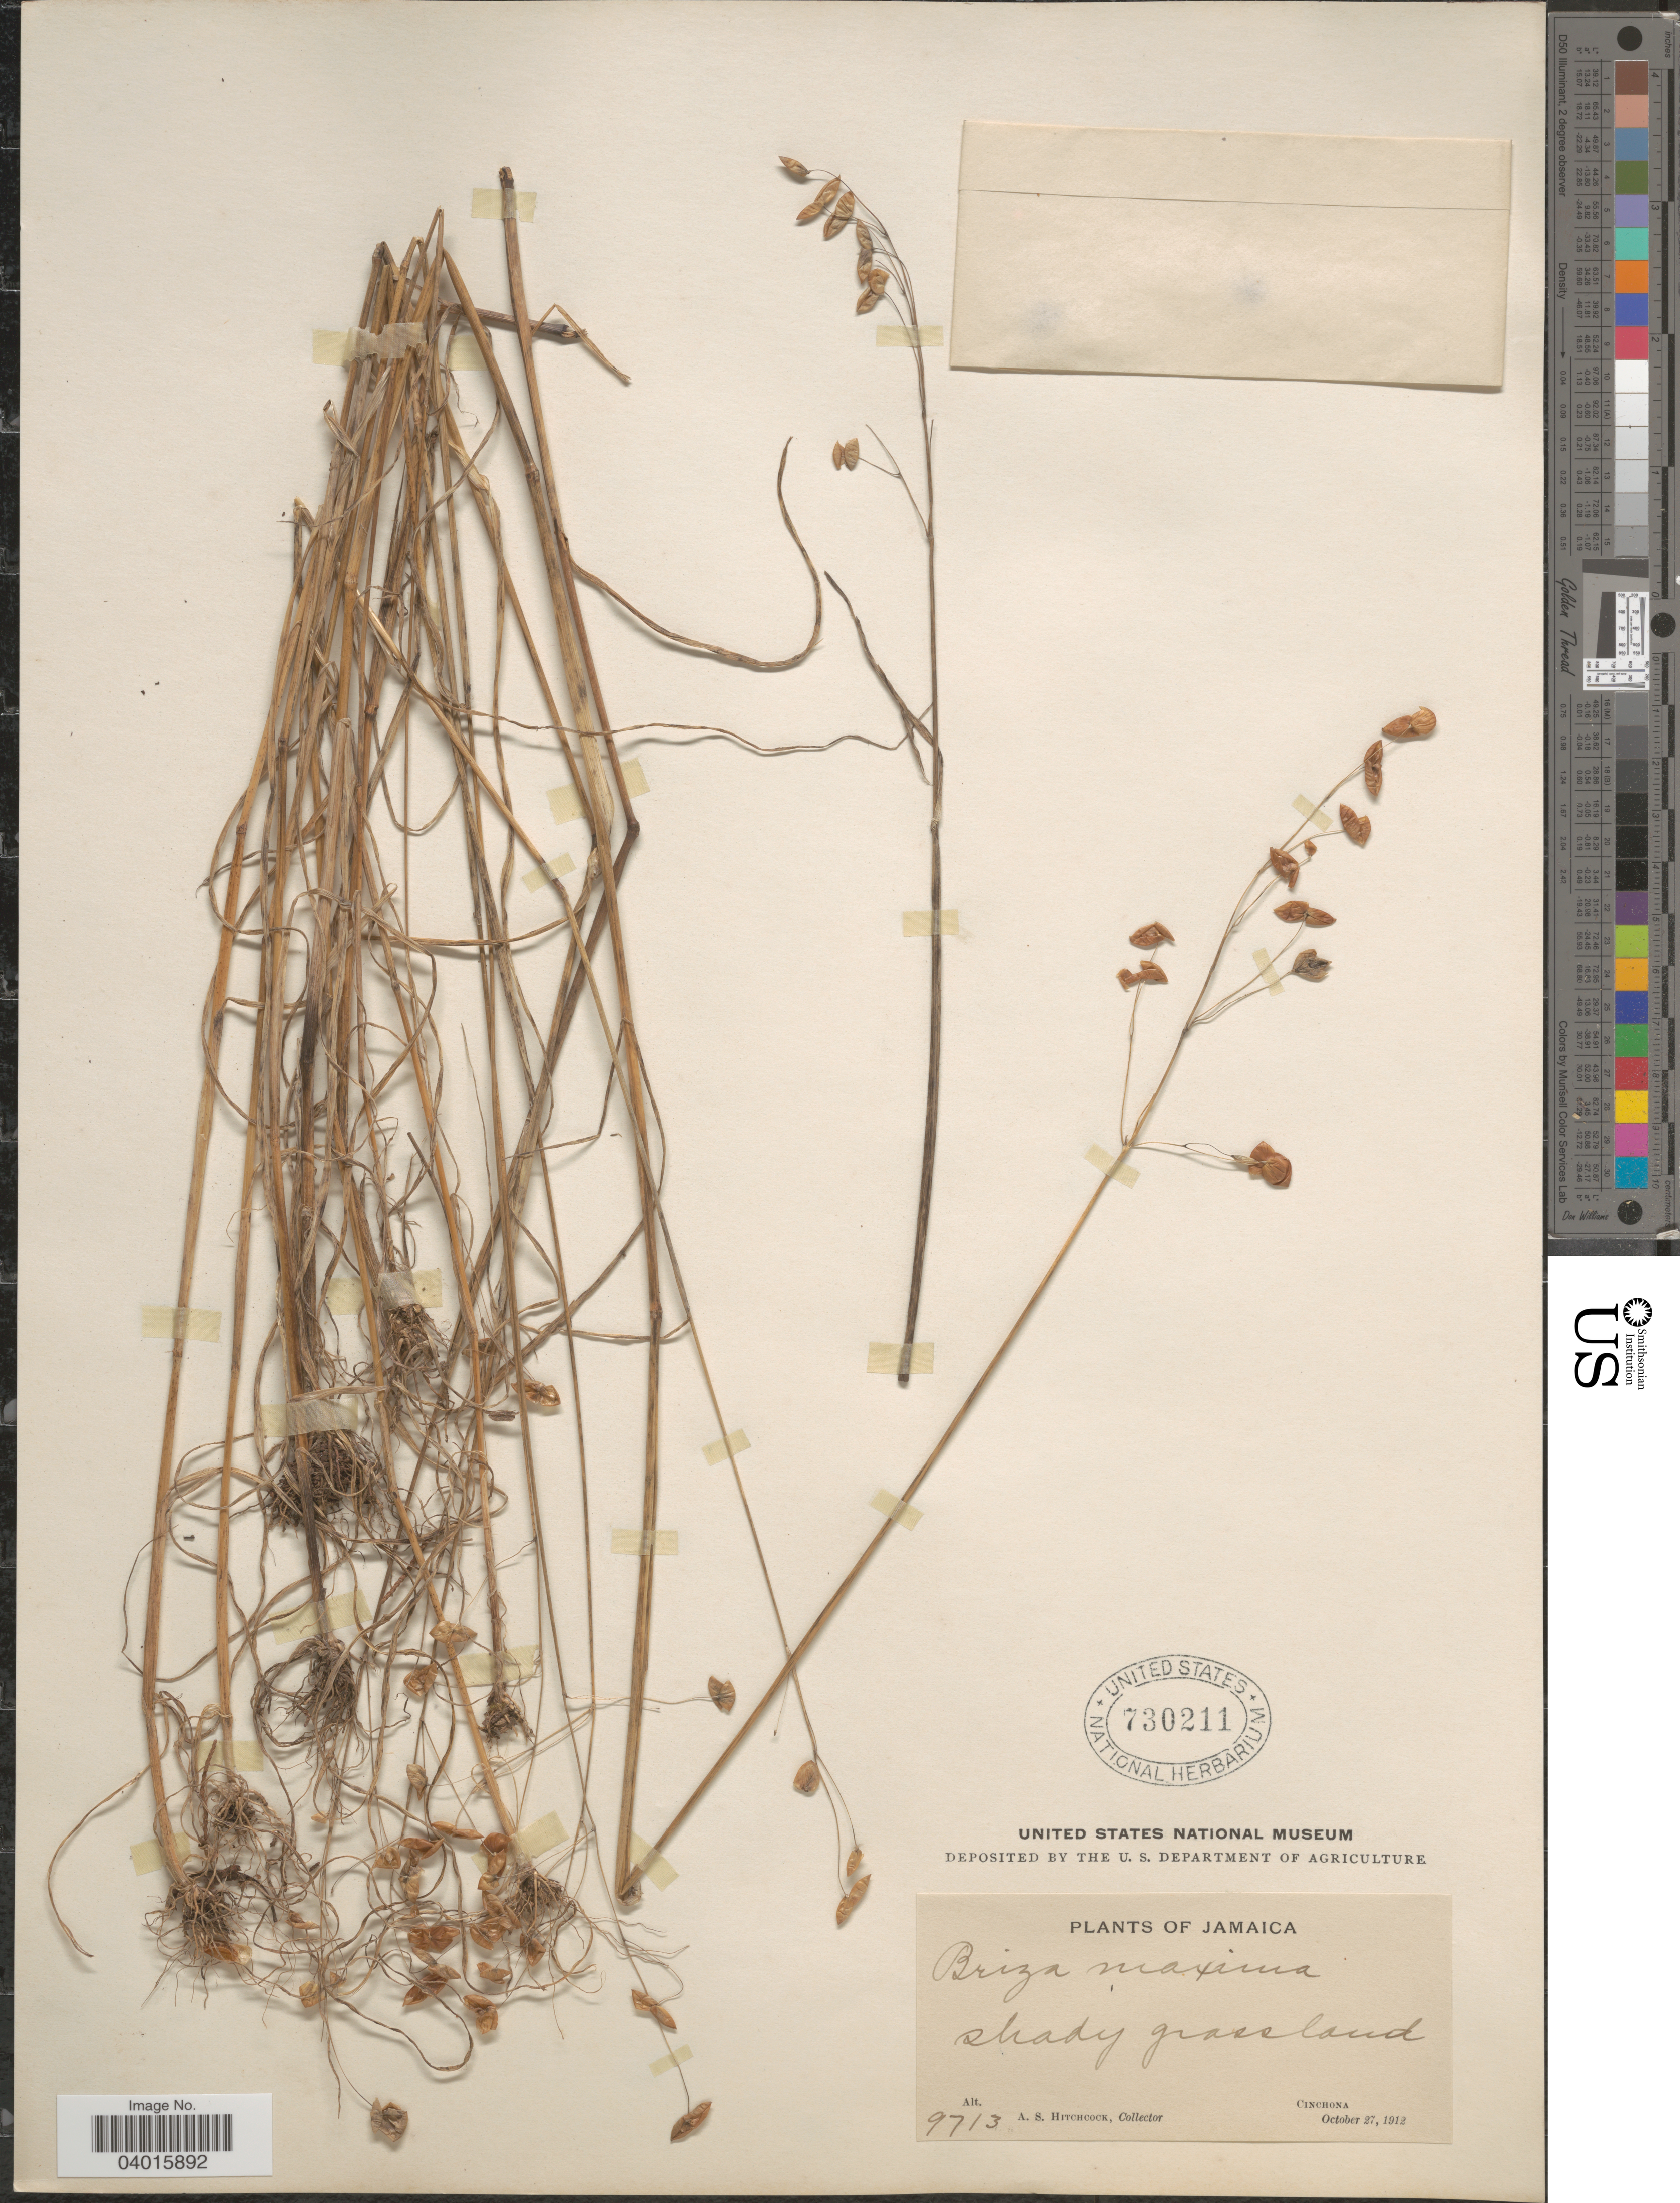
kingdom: Plantae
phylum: Tracheophyta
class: Liliopsida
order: Poales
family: Poaceae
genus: Briza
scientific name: Briza maxima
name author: L.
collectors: A. S. Hitchcock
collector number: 9713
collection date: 1912-10-27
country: Jamaica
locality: Cinchona.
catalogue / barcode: US 730211